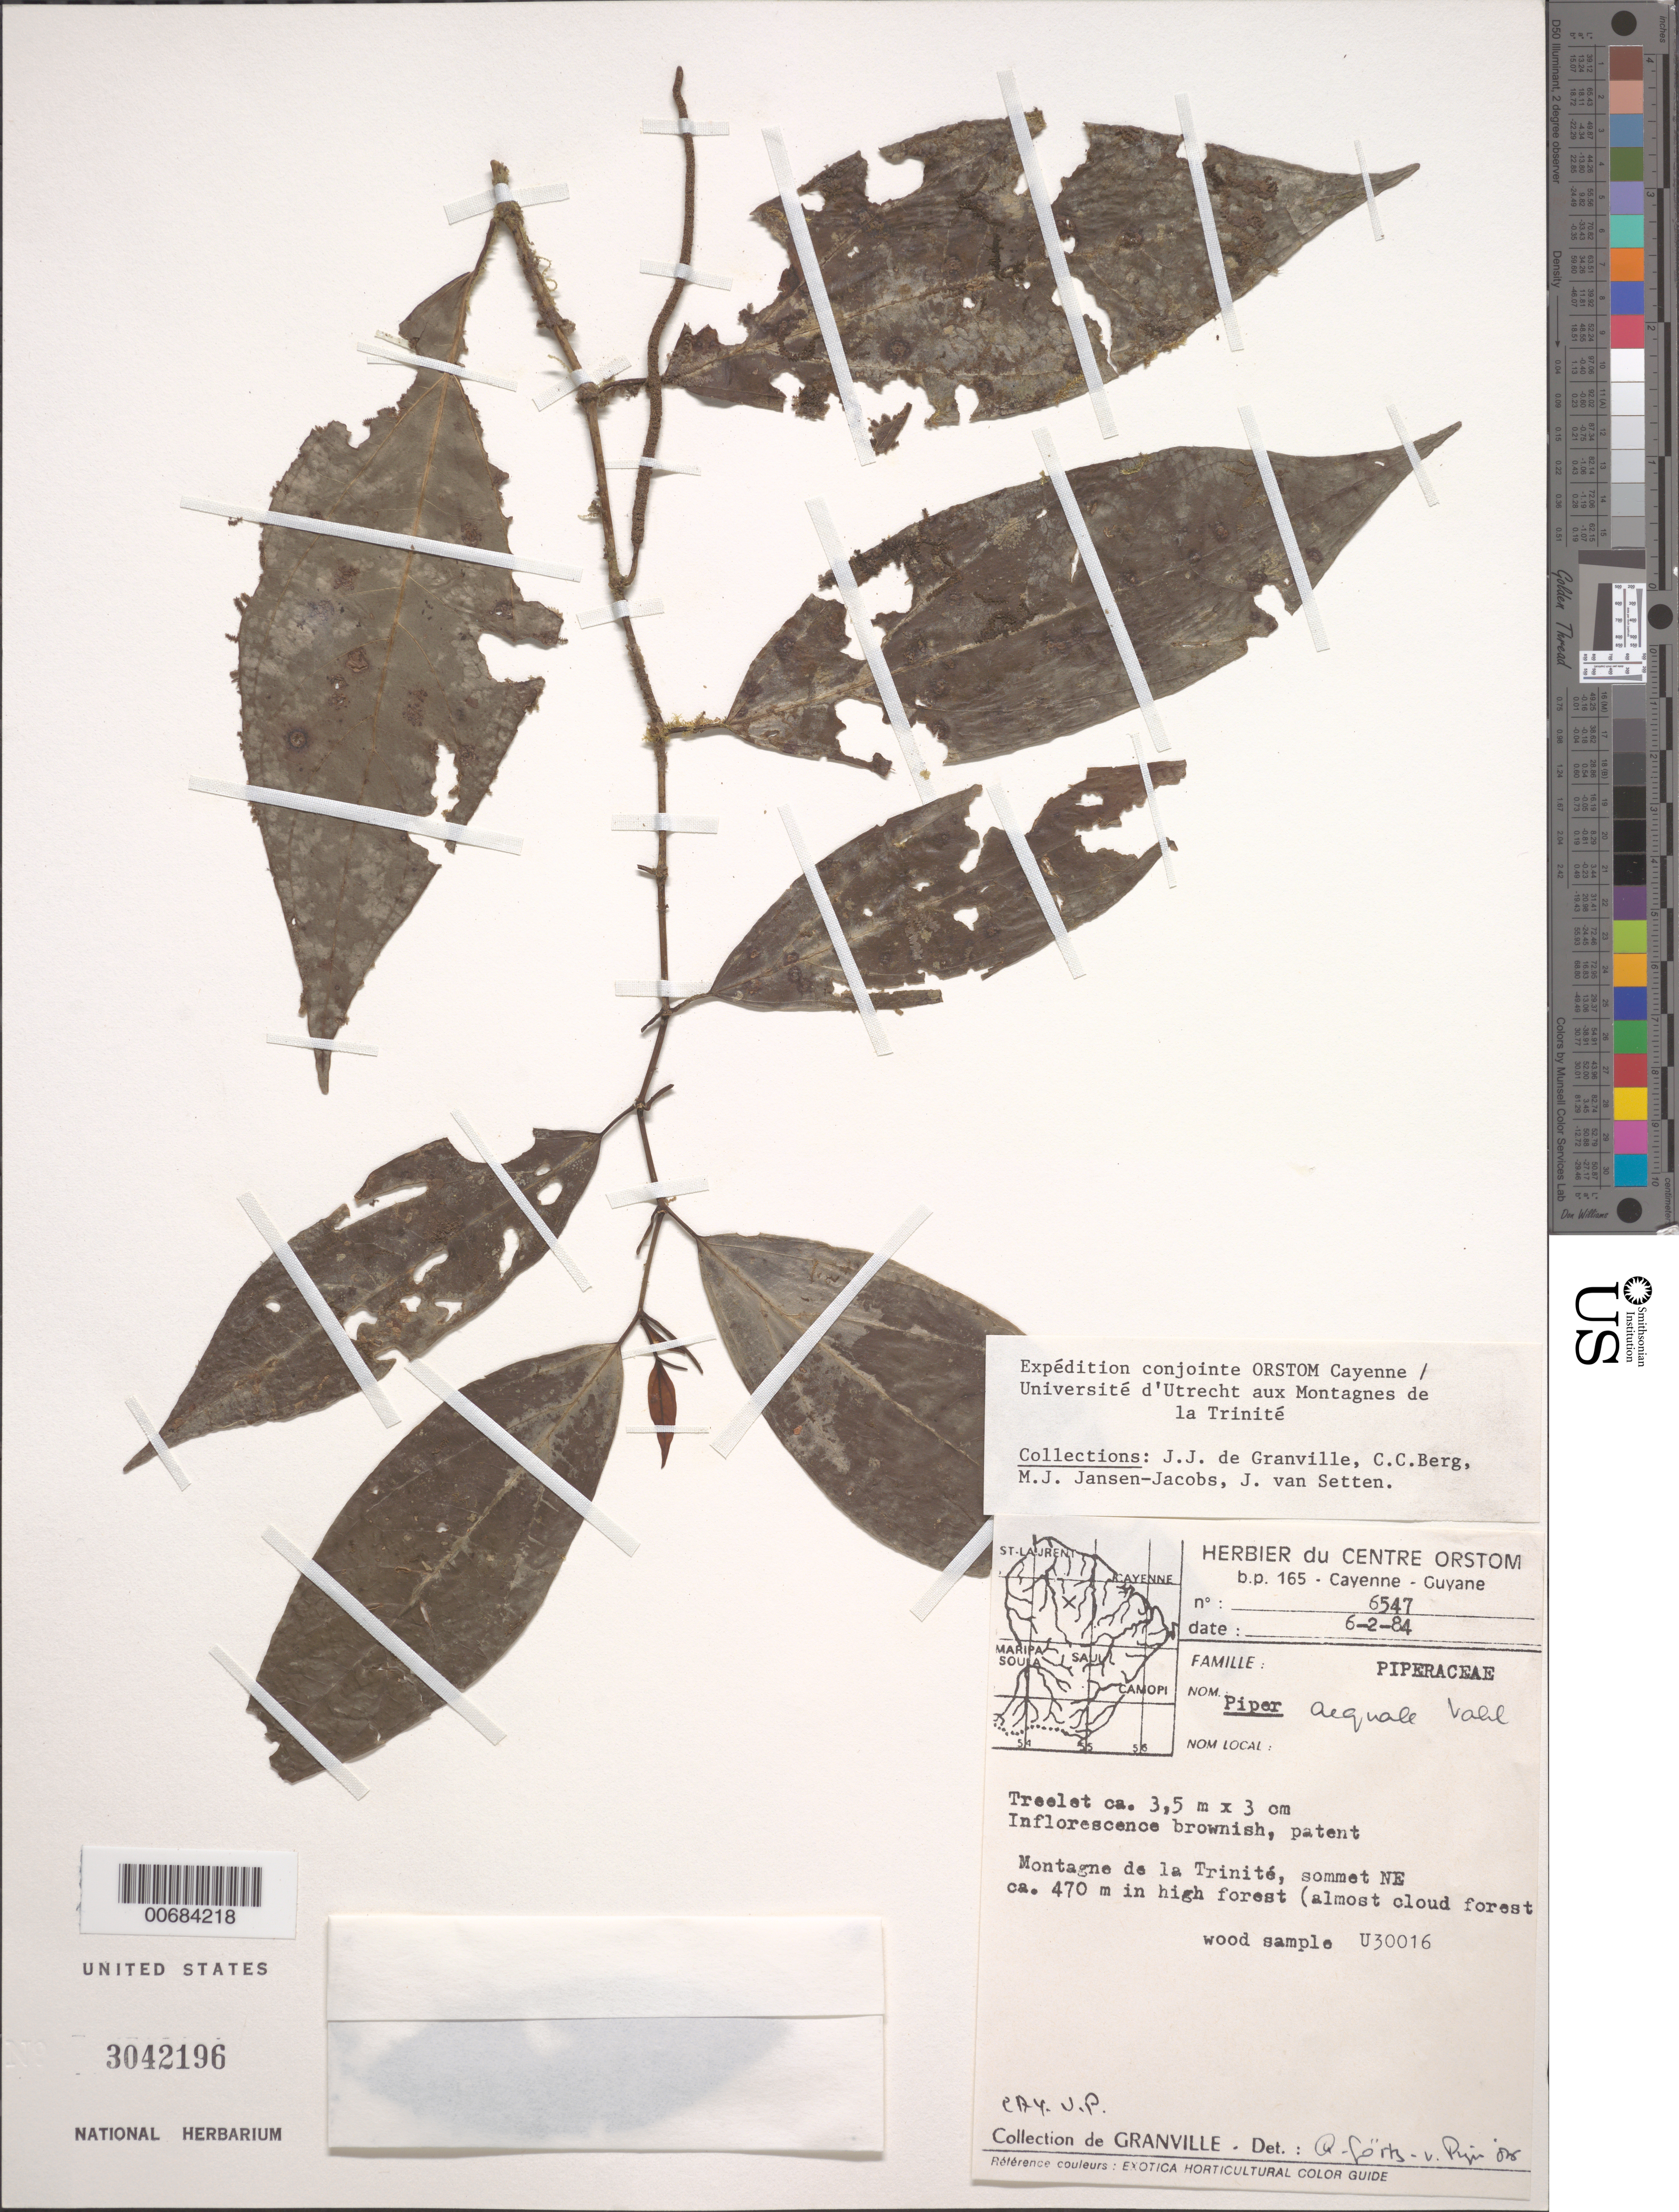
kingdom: Plantae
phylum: Tracheophyta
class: Magnoliopsida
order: Piperales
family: Piperaceae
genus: Piper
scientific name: Piper aequale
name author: Vahl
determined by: Görts-van Rijn, A. R. A.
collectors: J.-J. de Granville, C. C. Berg, M. J. Jansen-Jacobs & J. van Setten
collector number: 6547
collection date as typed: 6-Feb-84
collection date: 1984-02-06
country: French Guiana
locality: Montagnes de la Trinité, sommet NE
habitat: Almost cloud forest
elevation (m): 470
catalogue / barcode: US 3042196